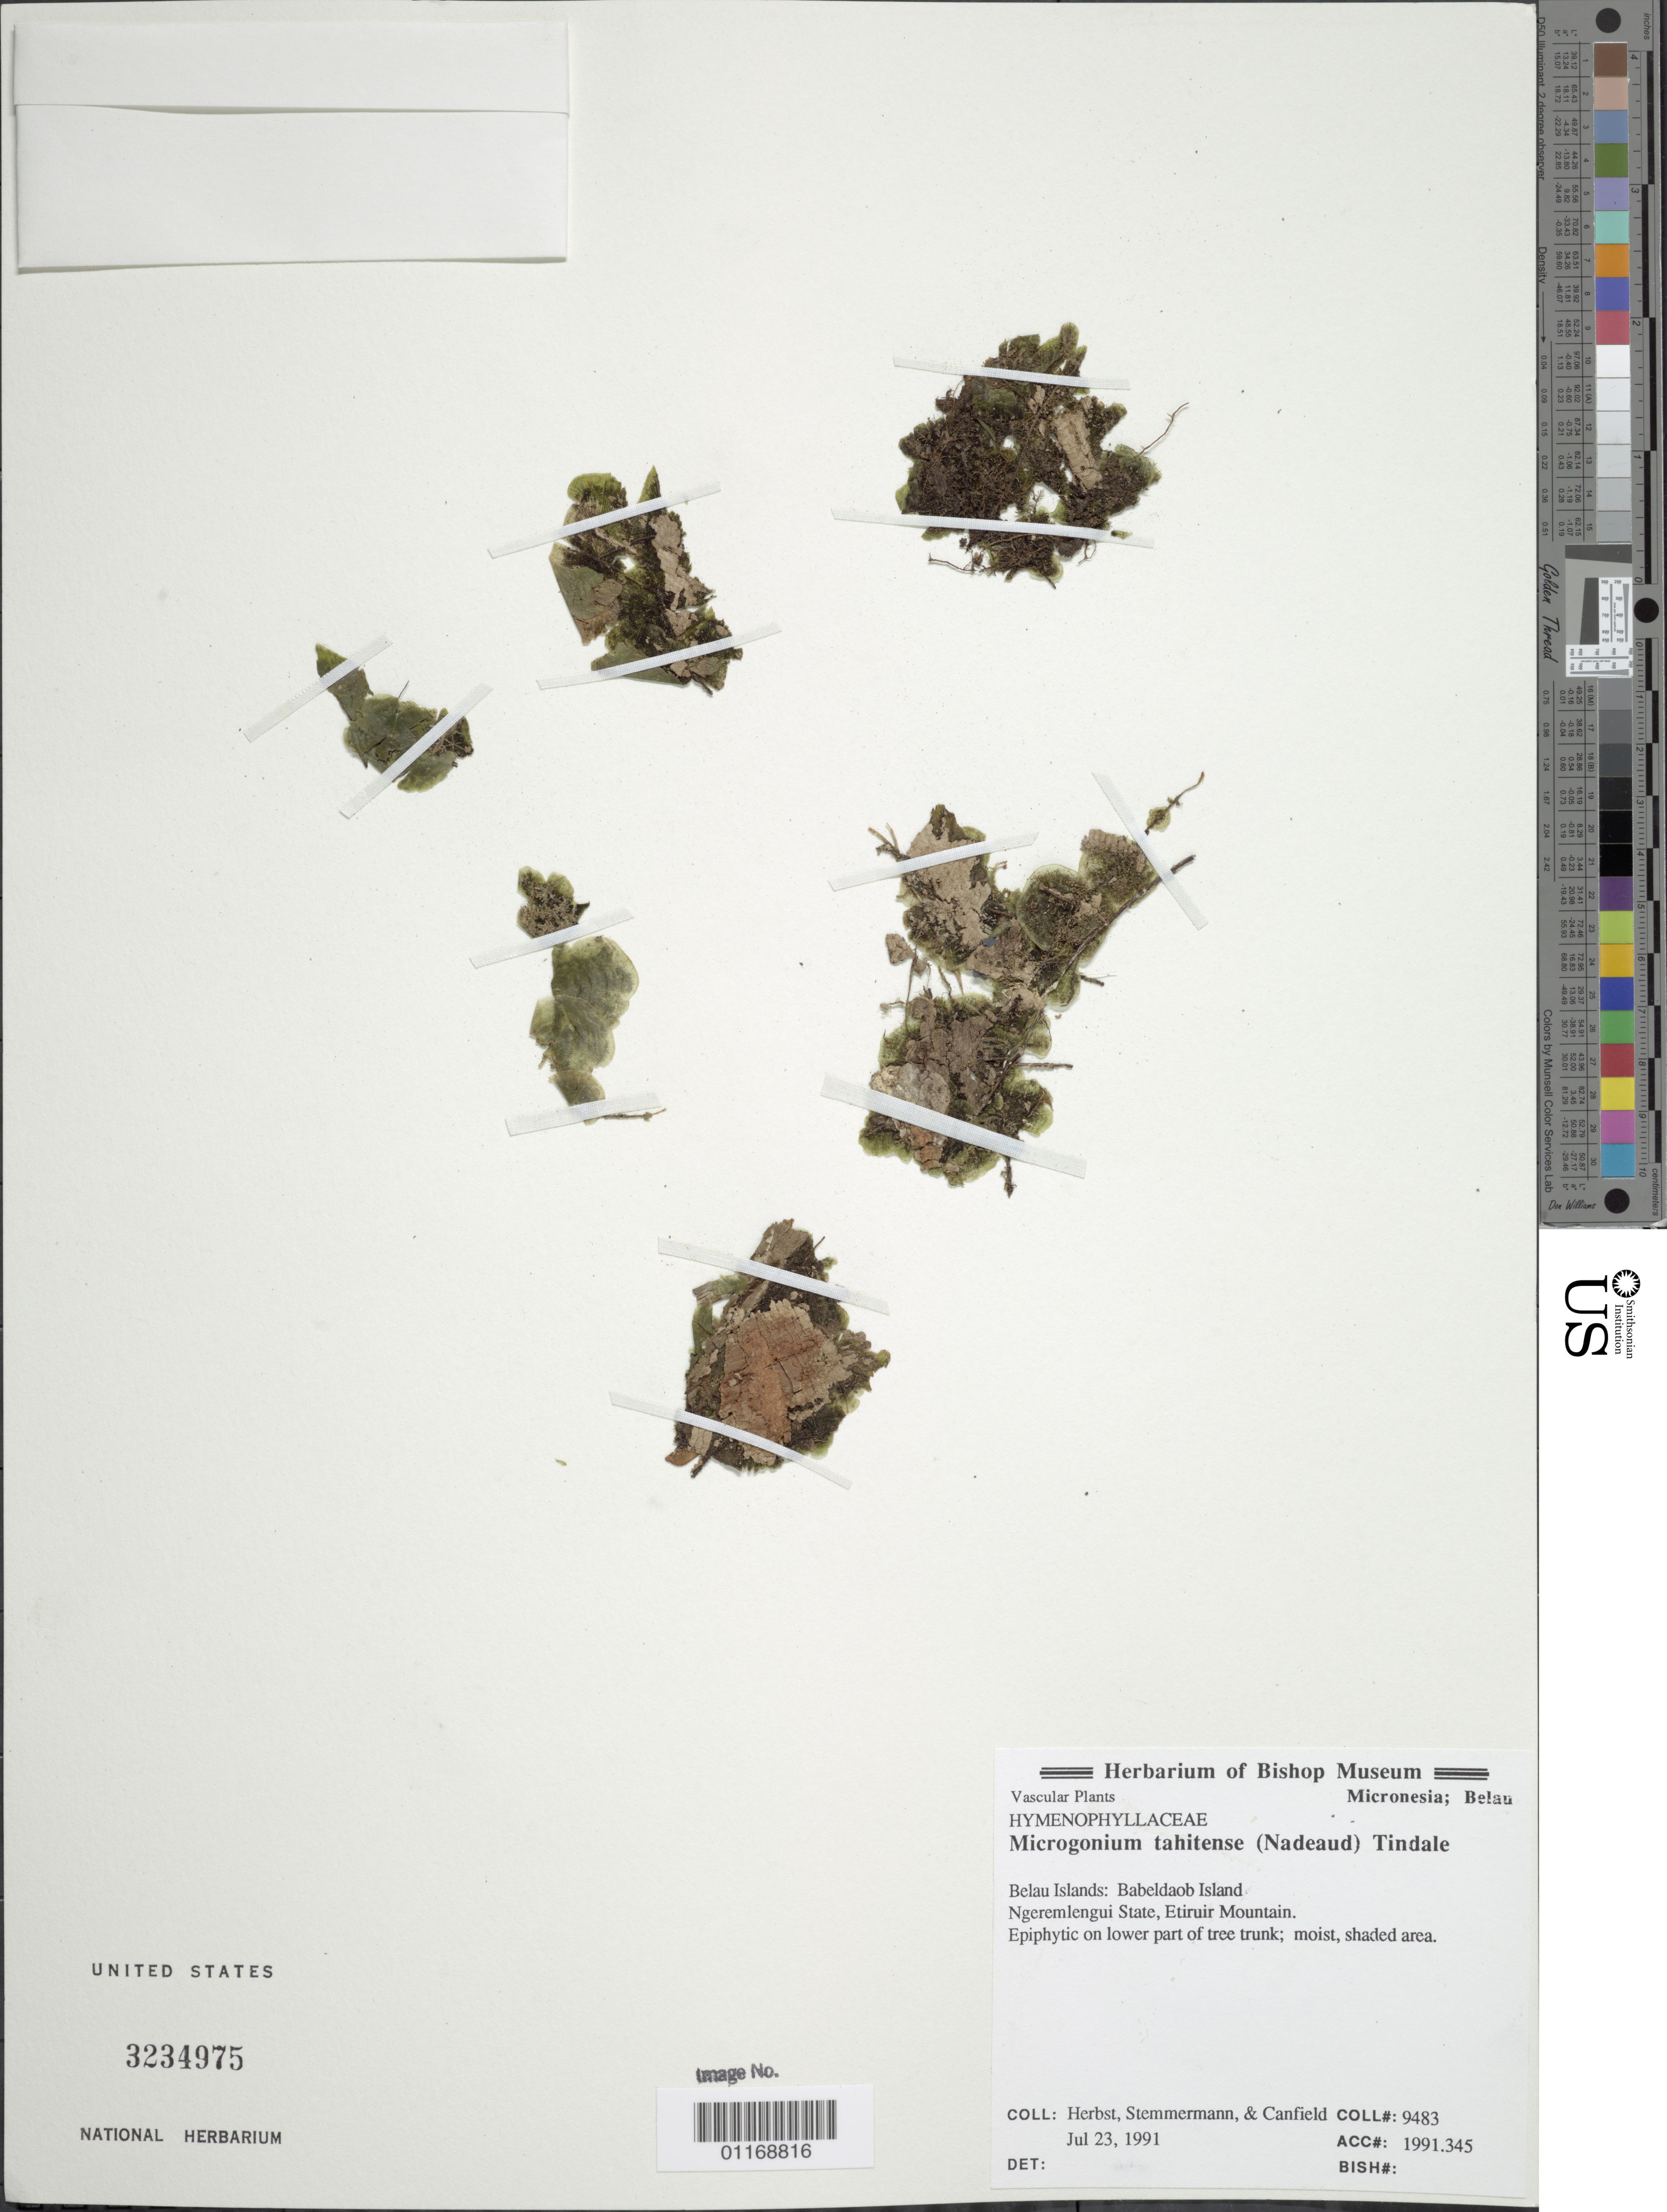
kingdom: Plantae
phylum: Tracheophyta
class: Polypodiopsida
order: Hymenophyllales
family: Hymenophyllaceae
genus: Didymoglossum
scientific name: Didymoglossum tahitense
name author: (Nadeaud) Ebihara & K. Iwats.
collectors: -. Herbst, -. Canfield & -. Stemmermann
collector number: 9483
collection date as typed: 23 Jul 1991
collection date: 1991-07-23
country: Palau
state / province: Ngatpang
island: Babeldaob [Babelthuap]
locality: Etiruir Mtn.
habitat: Moist shaded area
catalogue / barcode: US 3234975